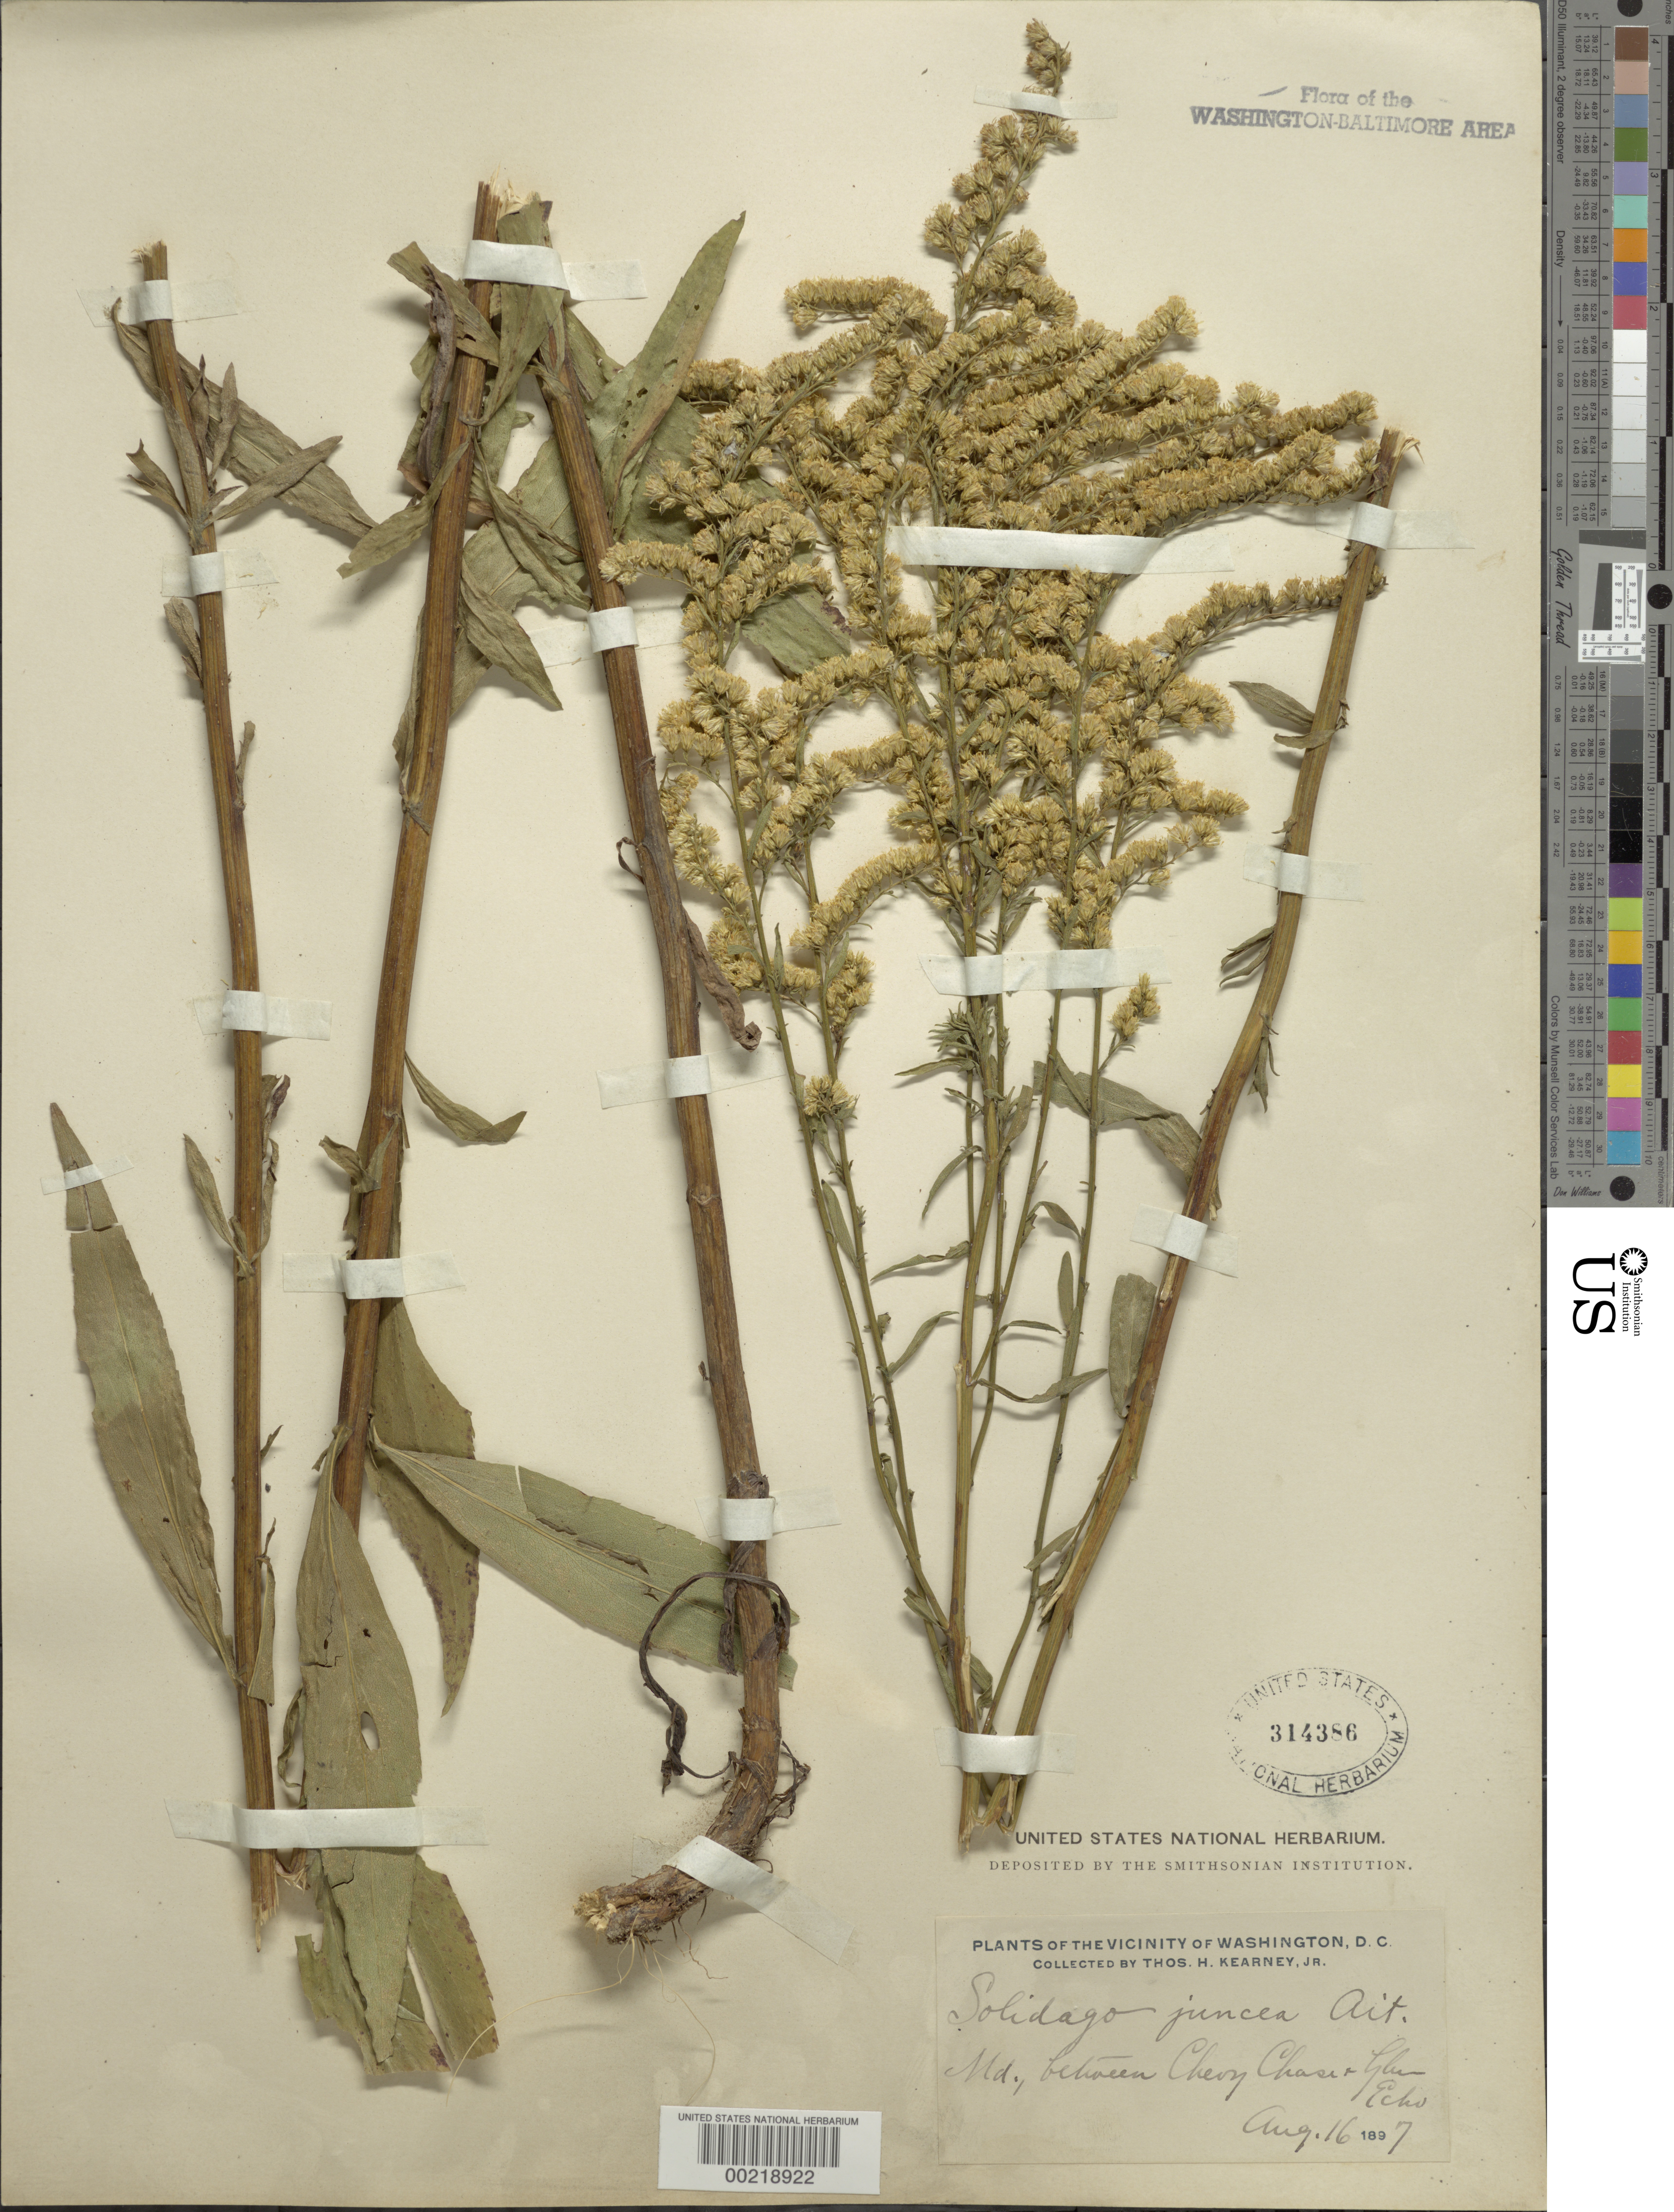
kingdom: Plantae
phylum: Tracheophyta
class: Magnoliopsida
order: Asterales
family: Asteraceae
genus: Solidago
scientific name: Solidago juncea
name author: Aiton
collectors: T. H. Kearney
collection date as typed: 16 Aug 1897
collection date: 1897-08-16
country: United States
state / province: Maryland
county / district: Montgomery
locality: between Chevy Chase and Glen Echo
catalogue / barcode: US 314386